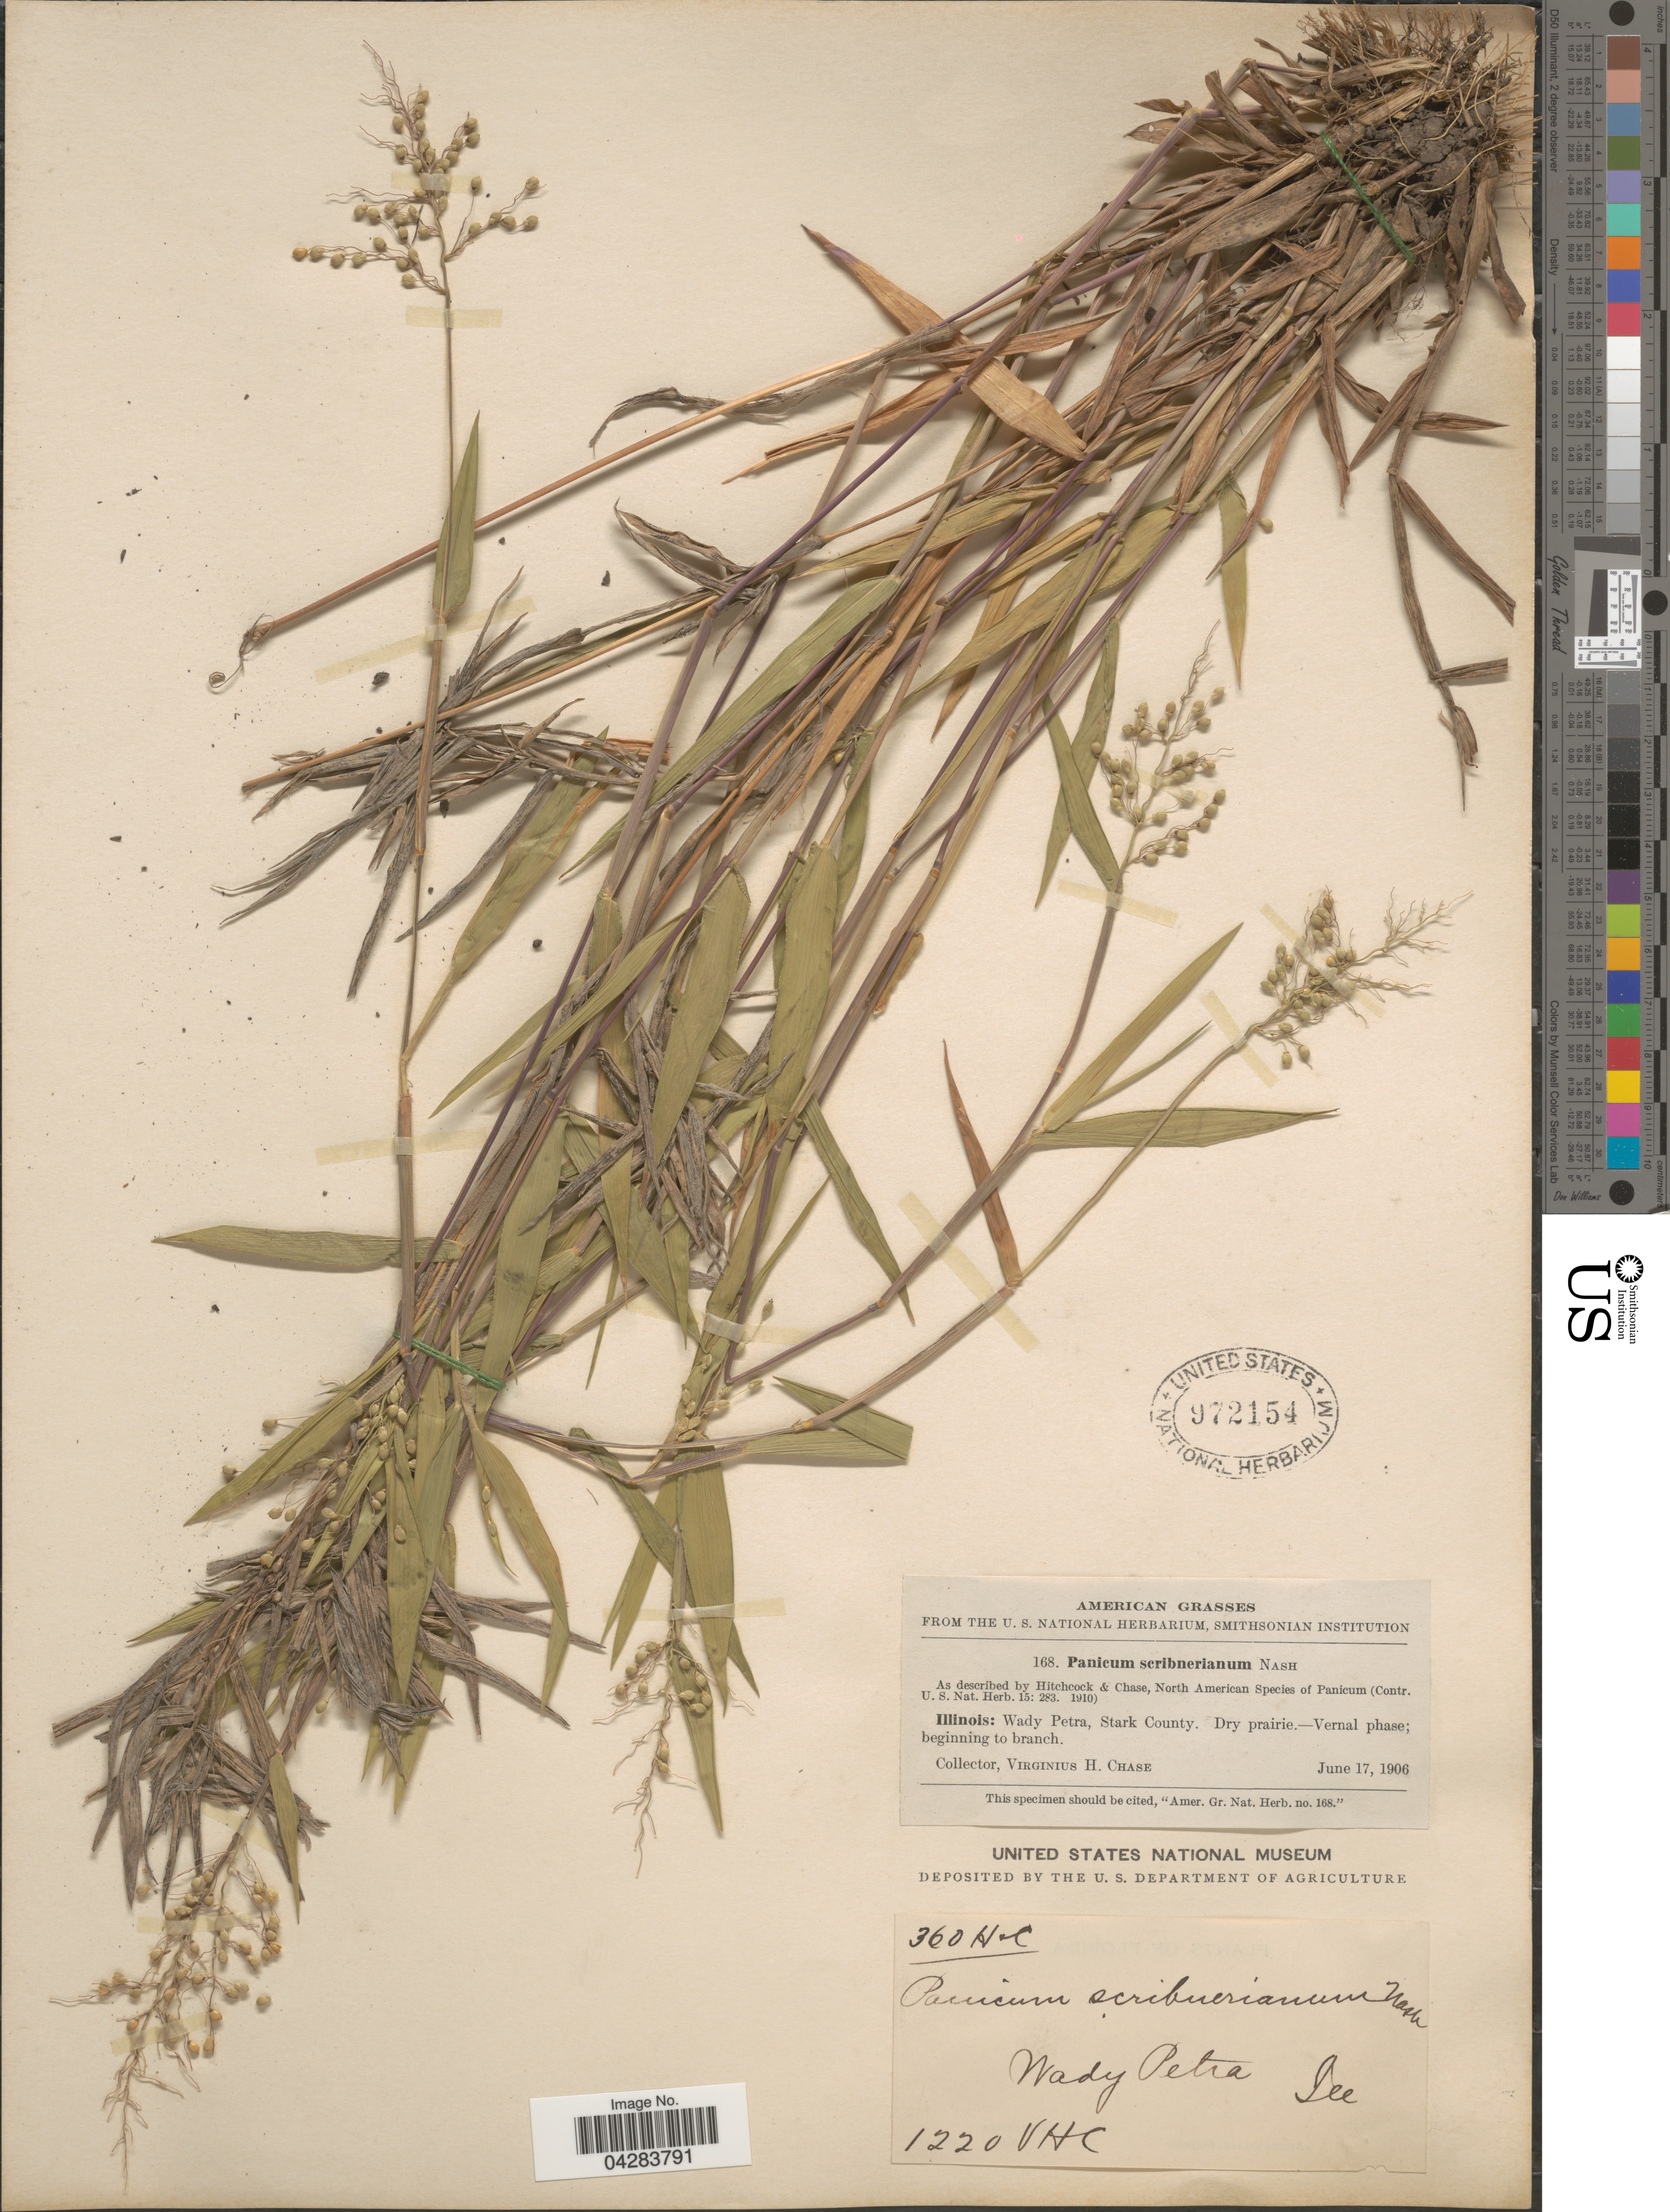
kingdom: Plantae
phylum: Tracheophyta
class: Liliopsida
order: Poales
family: Poaceae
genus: Dichanthelium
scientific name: Dichanthelium oligosanthes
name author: (Schult.) Gould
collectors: V. H. Chase & H. C.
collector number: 360/1220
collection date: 1906-06-17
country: United States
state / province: Illinois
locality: Wady Petra, Stark County.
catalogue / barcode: US 972154